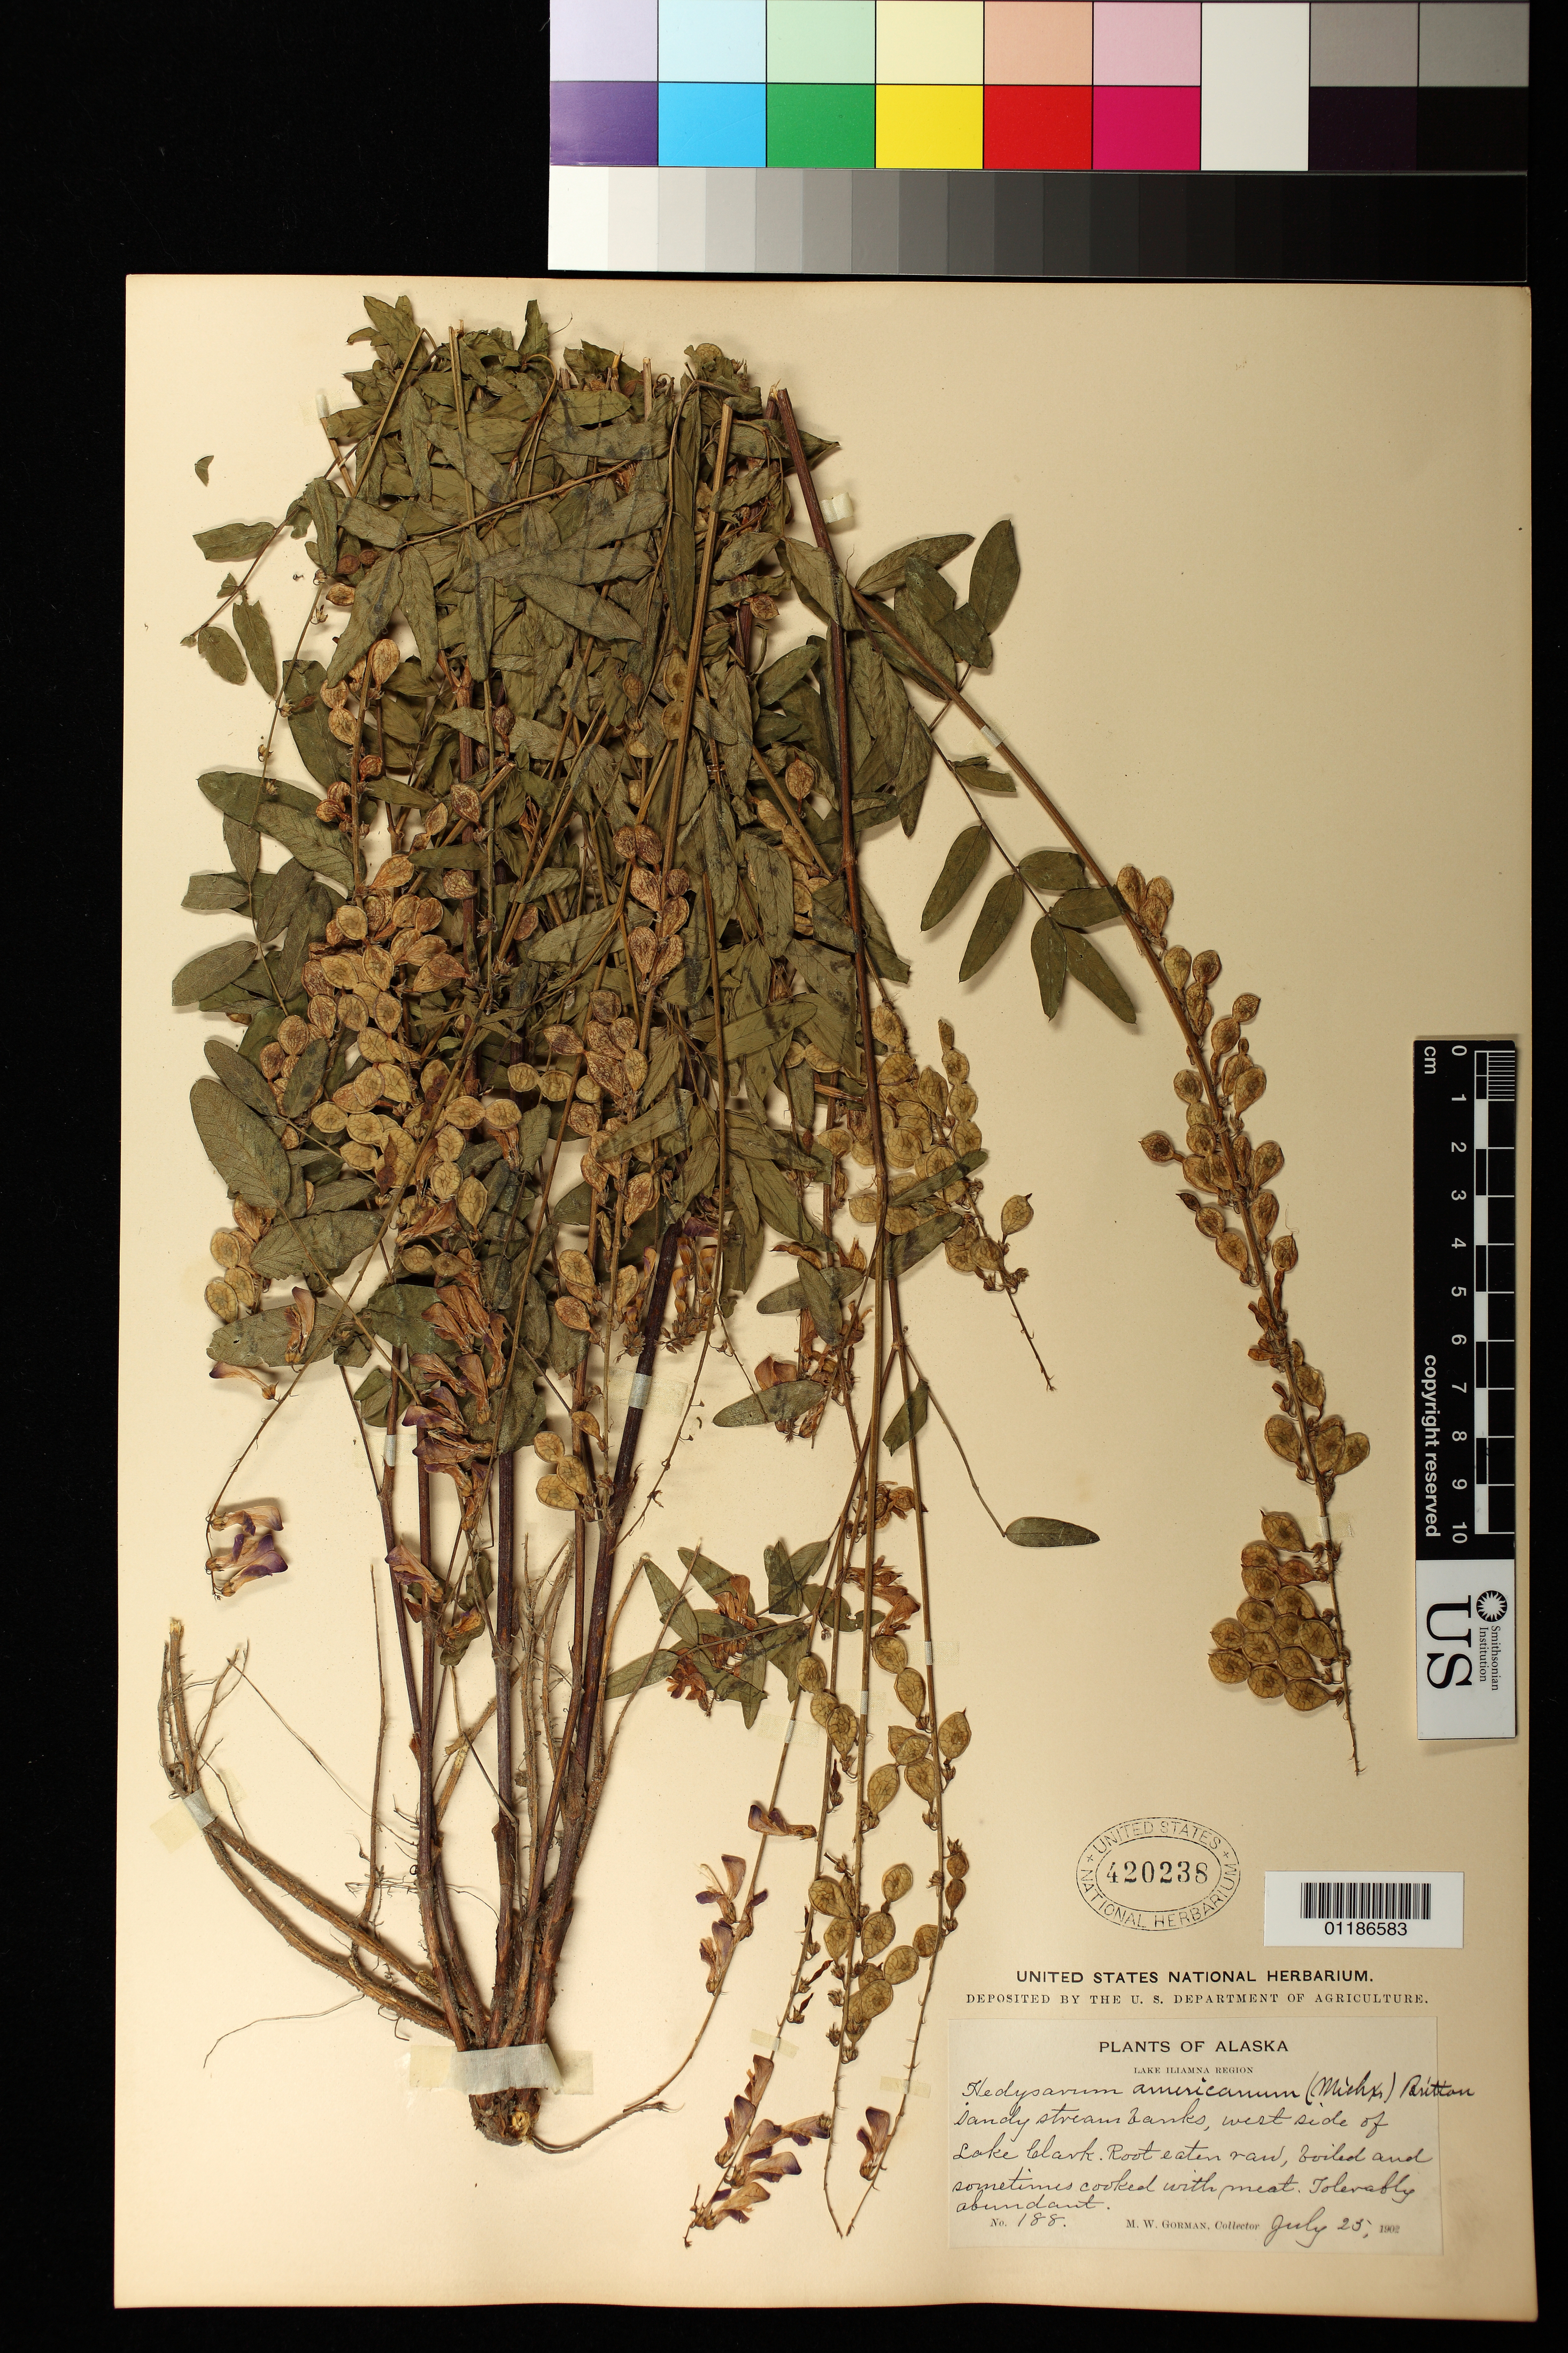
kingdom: Plantae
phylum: Tracheophyta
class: Magnoliopsida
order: Fabales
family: Fabaceae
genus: Hedysarum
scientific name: Hedysarum alpinum var. americanum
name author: Michx. ex Pursh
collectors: M. W. Gorman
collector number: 188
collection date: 1902-07-25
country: United States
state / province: Alaska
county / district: Lake and Peninsula Borough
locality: Sandy stream banks, west side of Lake Clark.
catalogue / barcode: US 420238